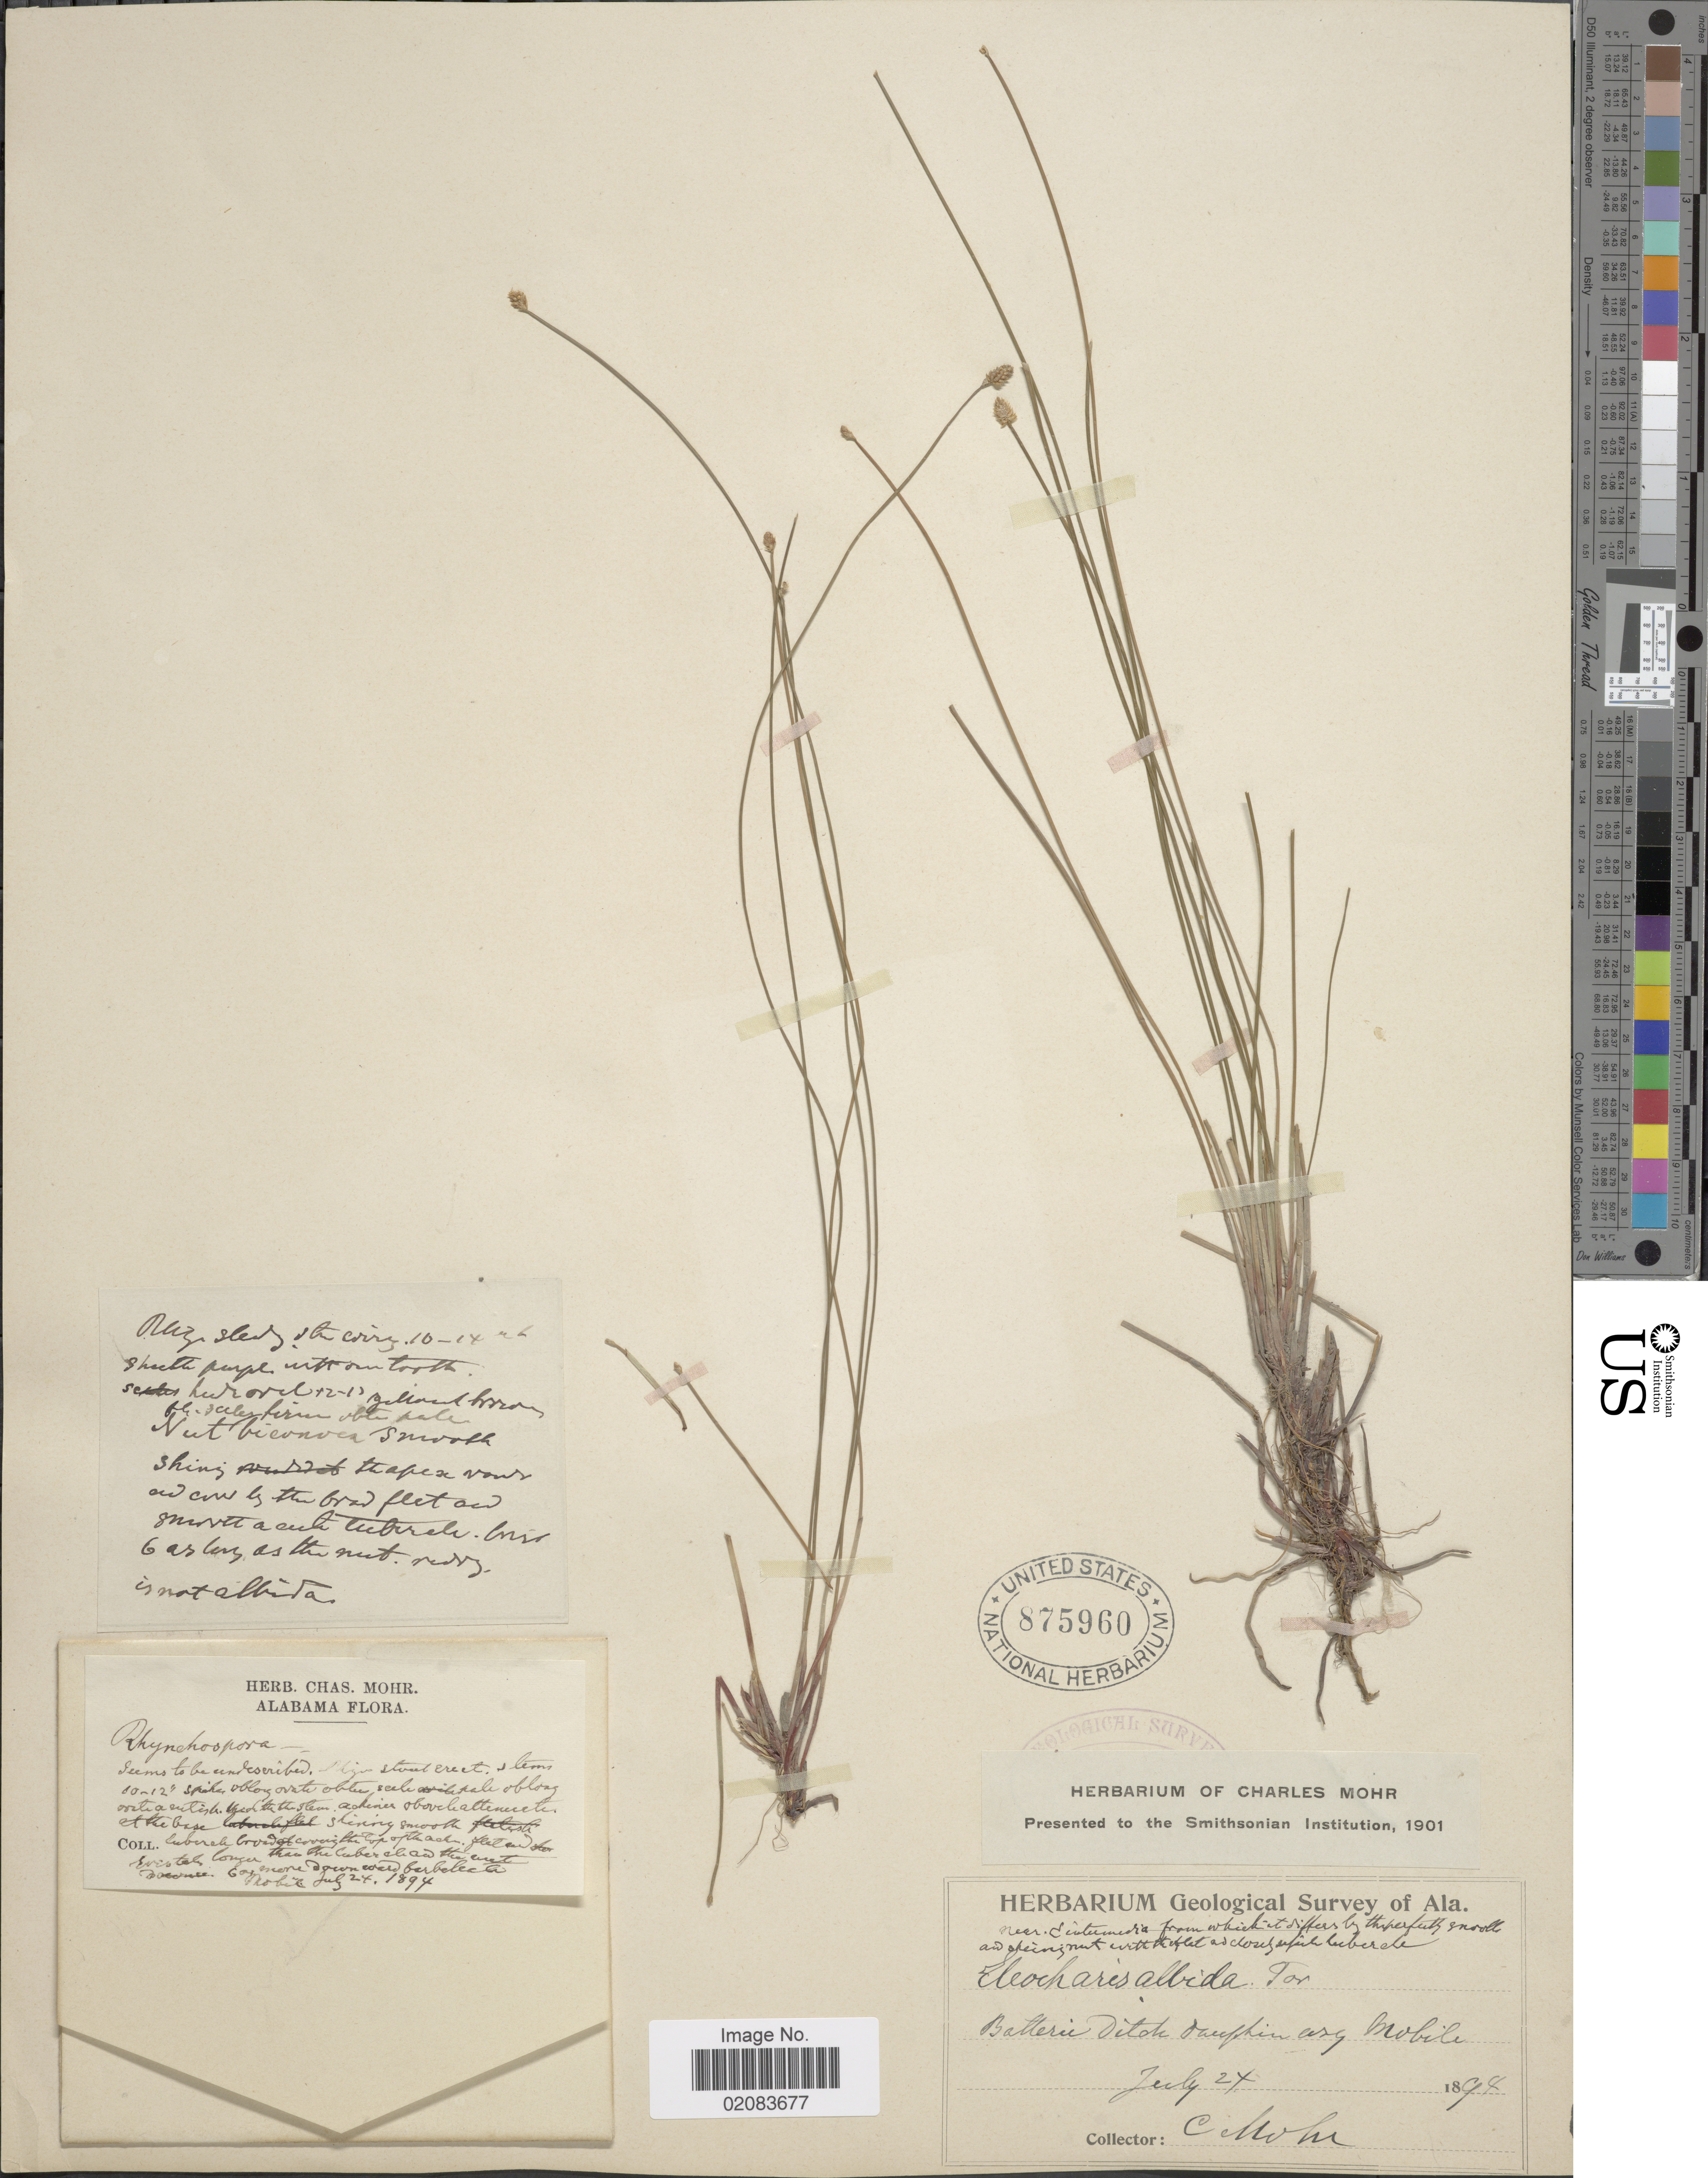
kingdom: Plantae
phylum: Tracheophyta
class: Liliopsida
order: Poales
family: Cyperaceae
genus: Eleocharis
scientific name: Eleocharis obtusa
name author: (Willd.) Schult.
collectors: C. T. Mohr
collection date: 1894-07-24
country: United States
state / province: Alabama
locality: Balterie Ditch dauphin way Mobile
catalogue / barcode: US 875960